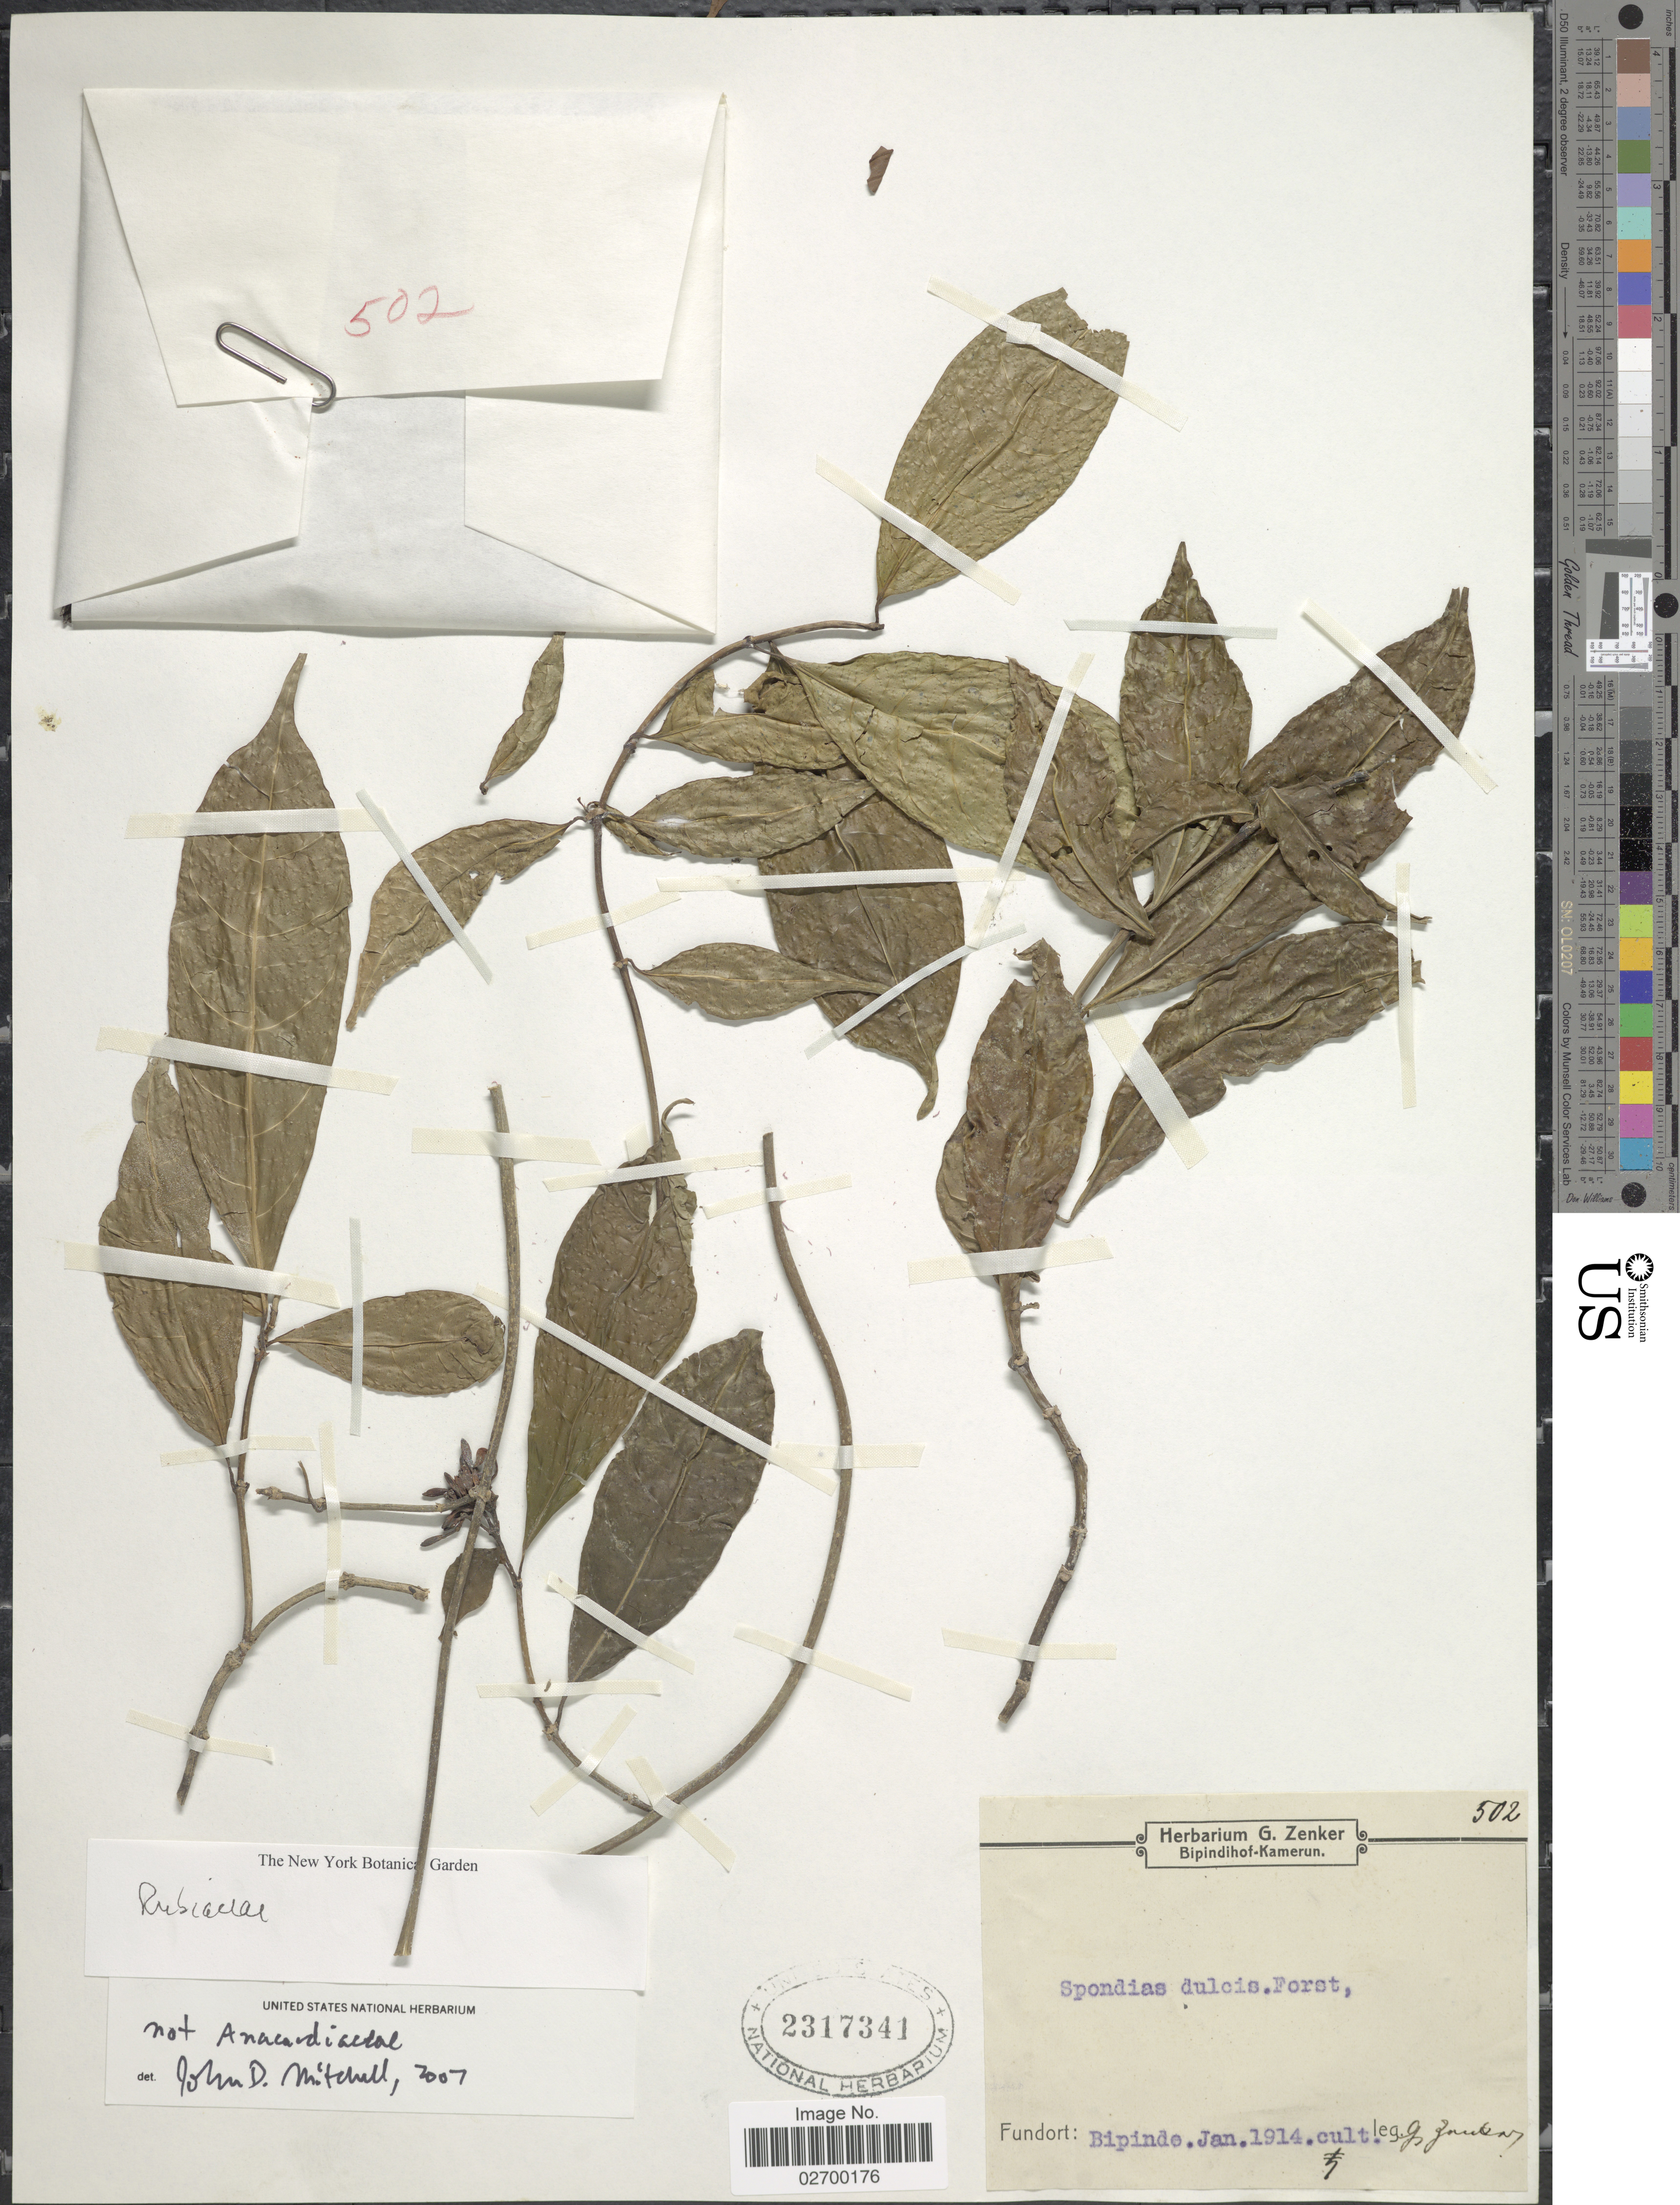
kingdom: Plantae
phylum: Tracheophyta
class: Magnoliopsida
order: Gentianales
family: Rubiaceae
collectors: G. A. Zenker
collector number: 502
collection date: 1914-01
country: Cameroon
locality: Kamerun, Bipinde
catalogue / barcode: US 2317341